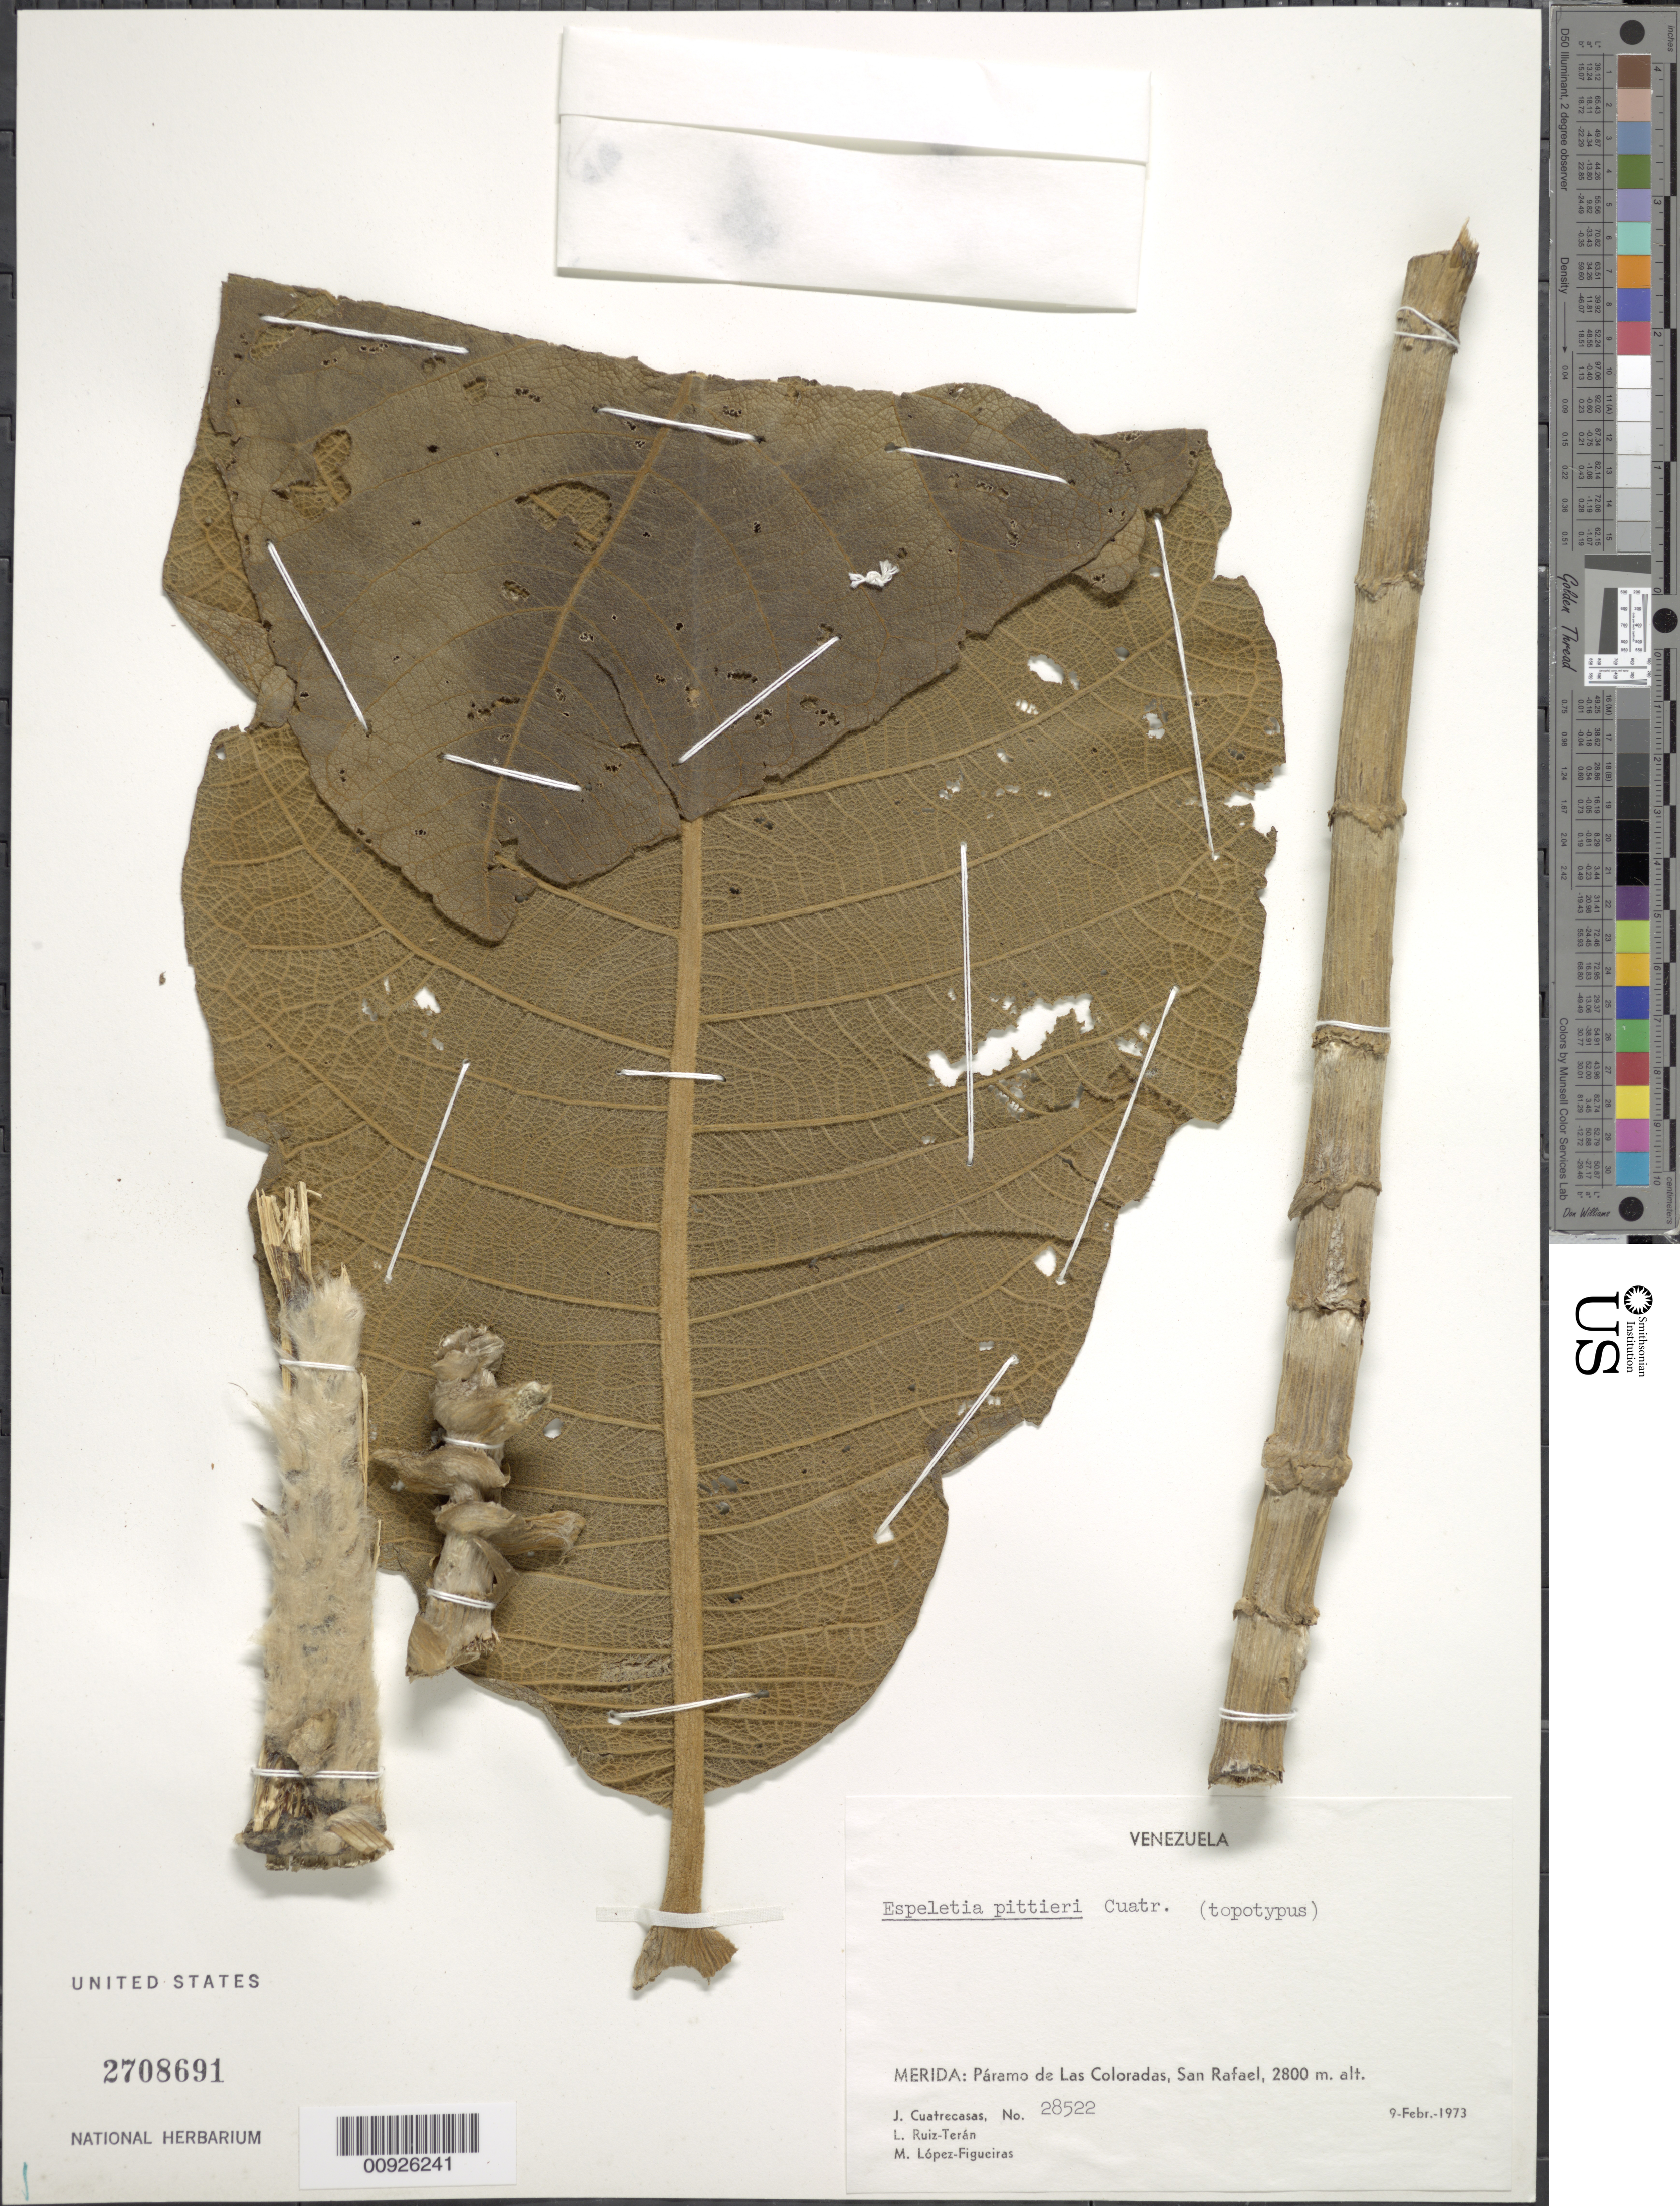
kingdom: Plantae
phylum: Tracheophyta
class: Magnoliopsida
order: Asterales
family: Asteraceae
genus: Carramboa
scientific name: Carramboa badilloi var. pittieri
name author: (Cuatrec.) Cuatrec.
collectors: J. Cuatrecasas, L. E. Ruíz-Terán & M. López Figueiras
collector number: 28522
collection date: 1973-02-09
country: Venezuela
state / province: Mérida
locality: Paramo de Las Coloradas, San Rafael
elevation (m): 2800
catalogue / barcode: US 2708691